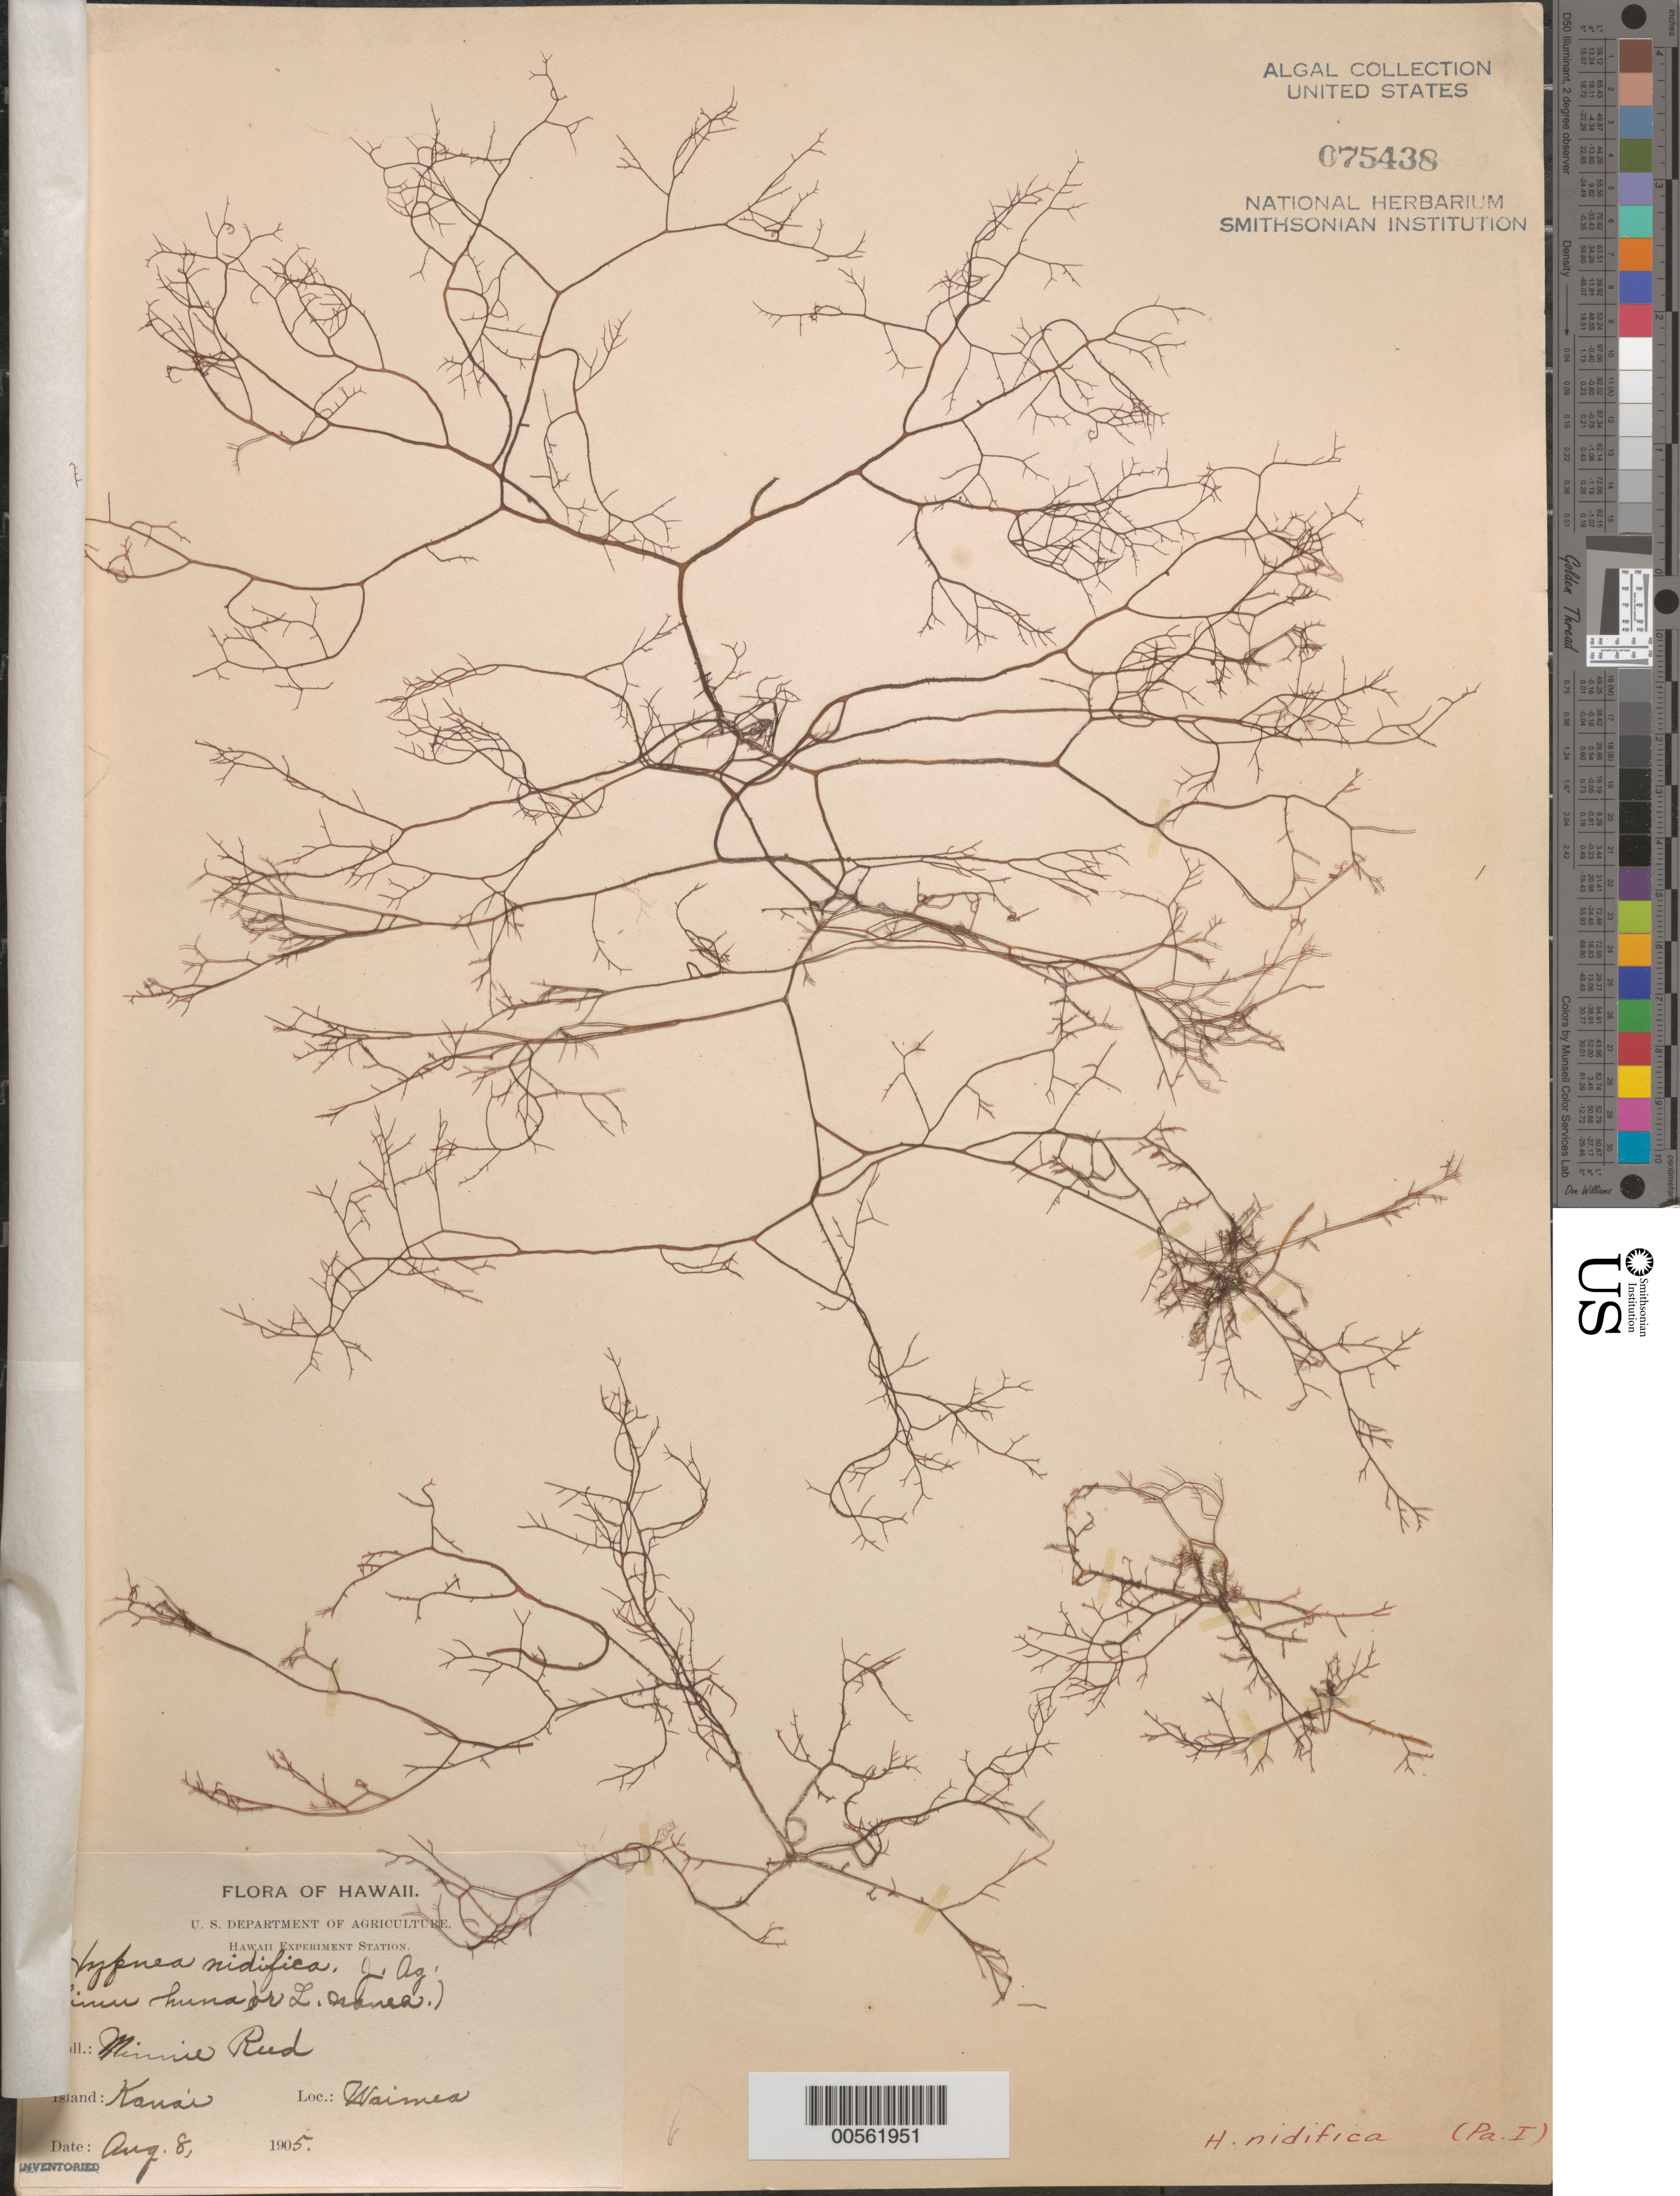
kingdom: Plantae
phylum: Rhodophyta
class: Florideophyceae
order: Gigartinales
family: Cystocloniaceae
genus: Hypnea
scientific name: Hypnea nidifica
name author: J. Agardh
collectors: M. Reed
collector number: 390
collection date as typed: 08 Aug 1905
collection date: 1905-08-08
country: United States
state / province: Hawaii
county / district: Kauai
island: Kaua'i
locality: Waimea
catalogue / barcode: US 75438